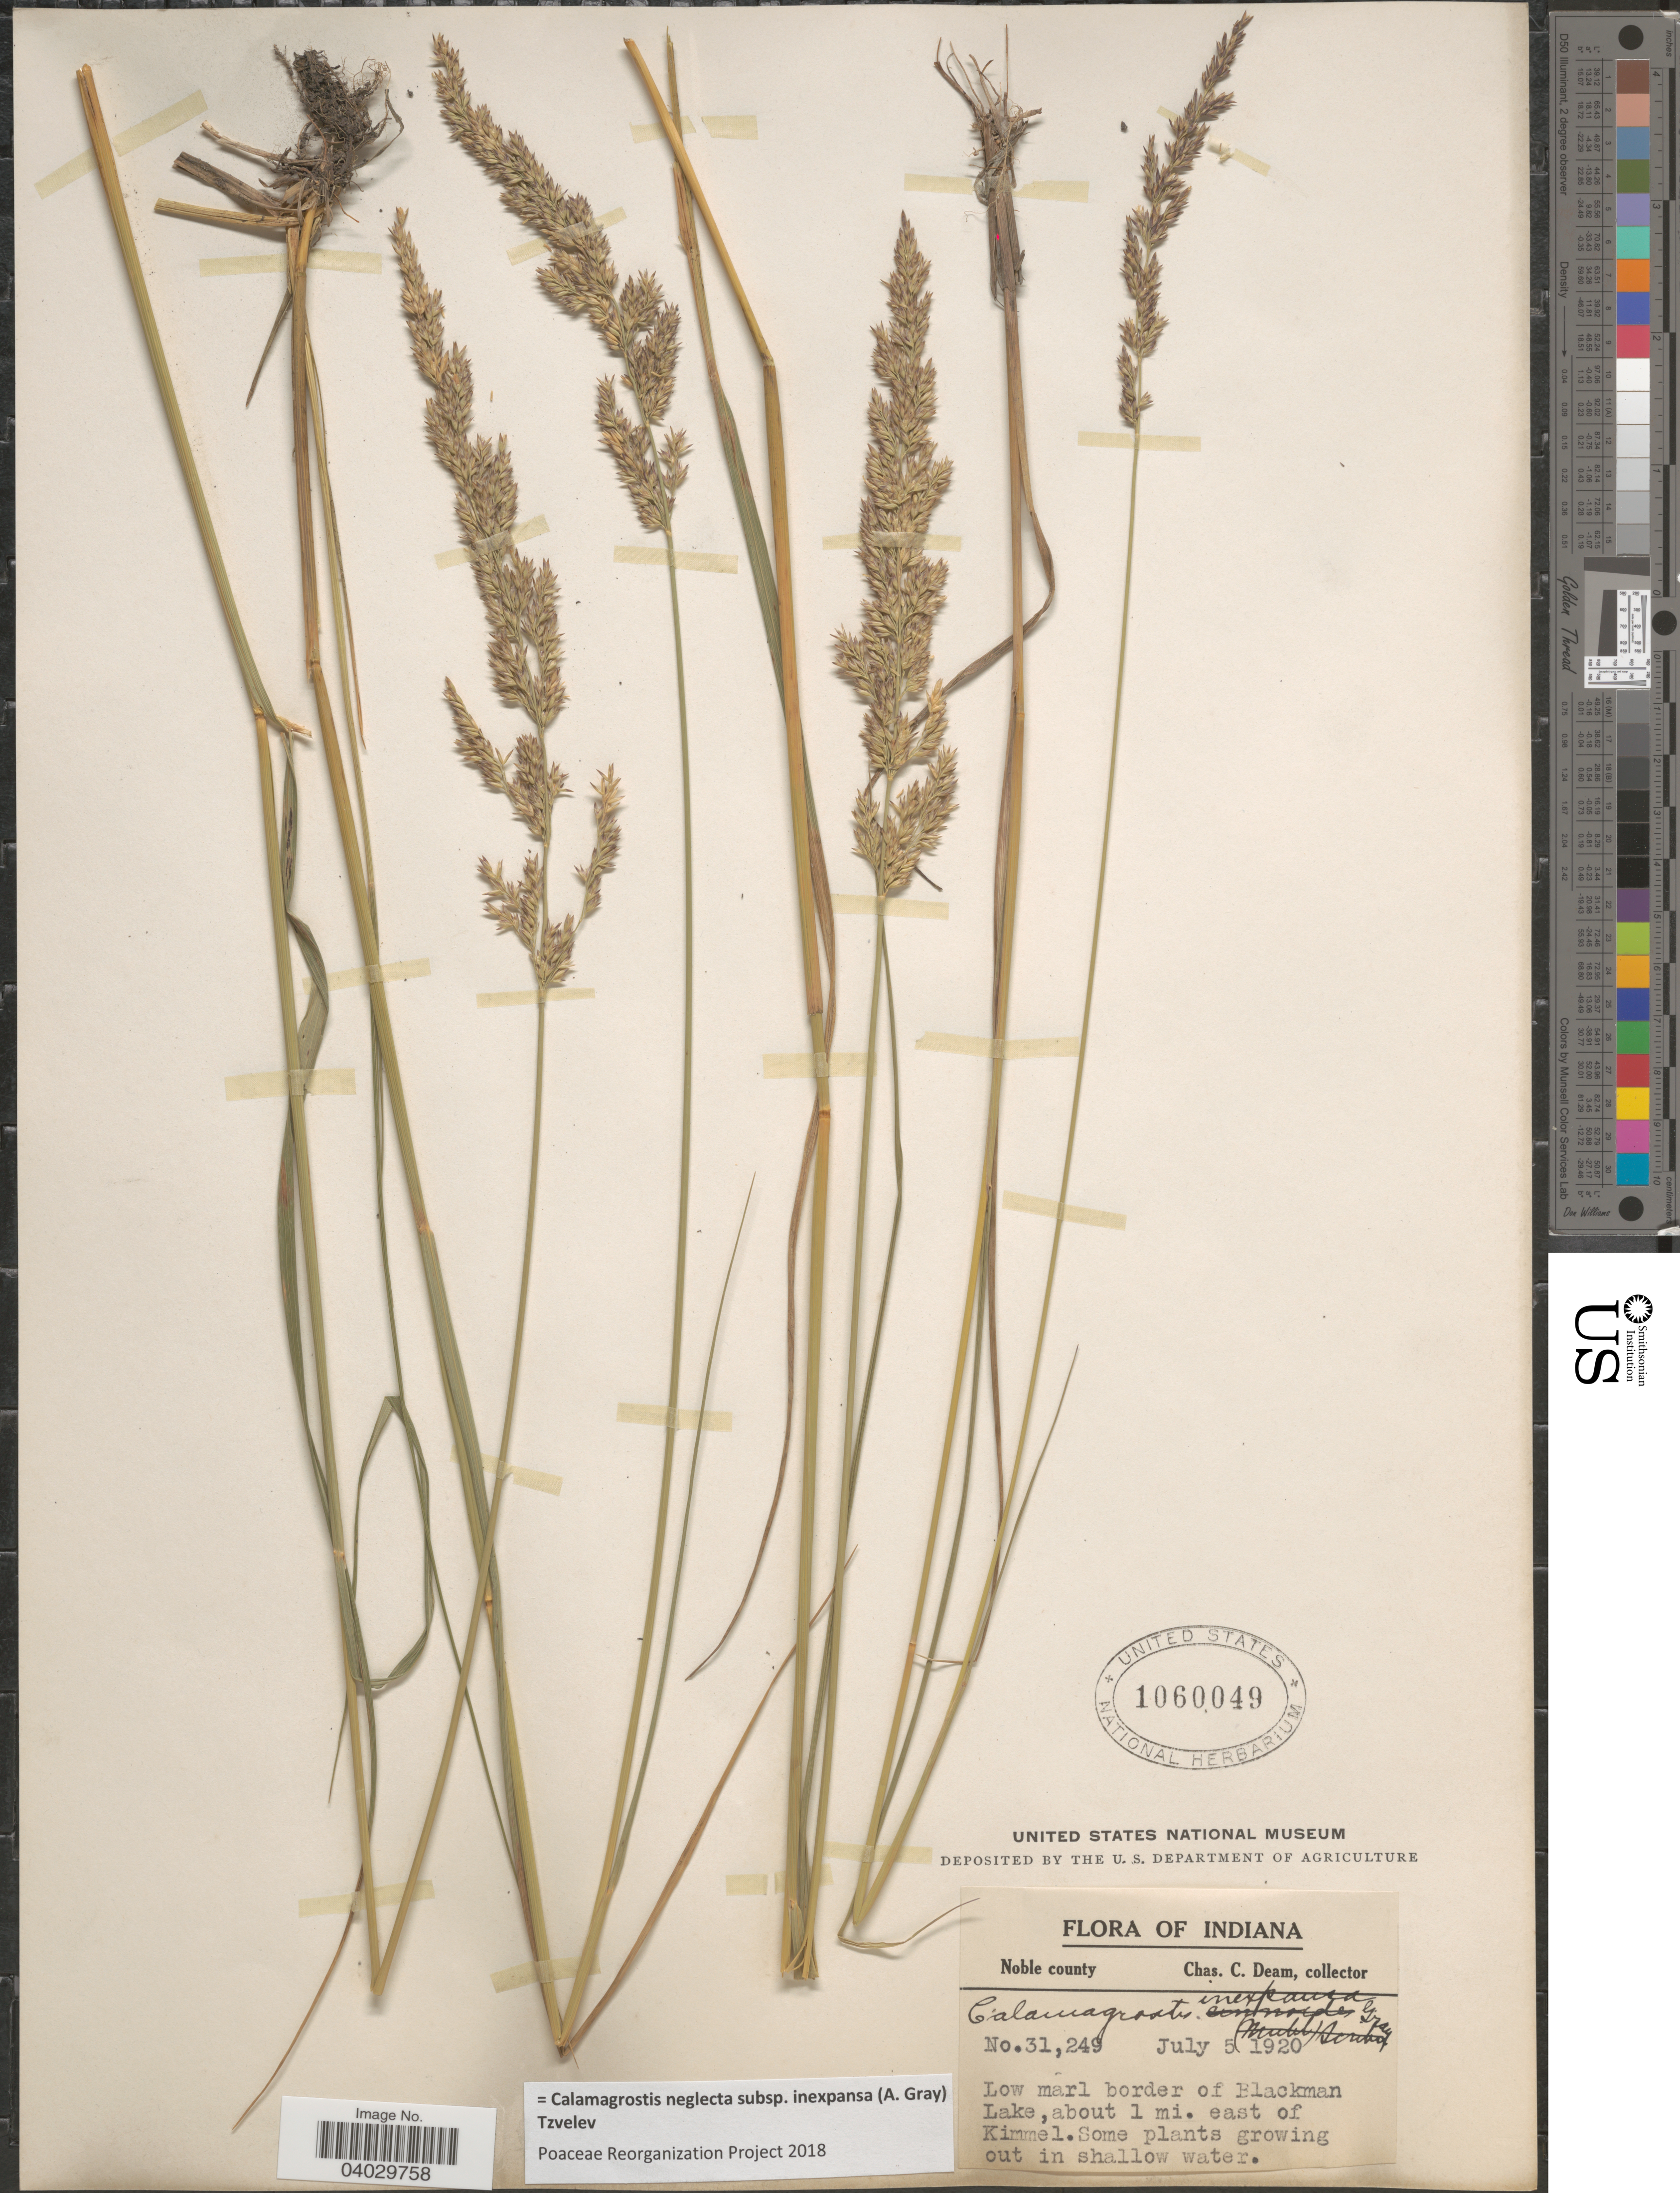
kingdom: Plantae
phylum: Tracheophyta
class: Liliopsida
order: Poales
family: Poaceae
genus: Calamagrostis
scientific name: Calamagrostis neglecta subsp. inexpansa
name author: (A. Gray) Tzvelev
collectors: C. C. Deam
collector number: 31249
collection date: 1920-07-05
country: United States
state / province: Indiana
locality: Noble county. Low marl border of Blackman Lake, about 1 mi. east of Kimmel.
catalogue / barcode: US 1060049